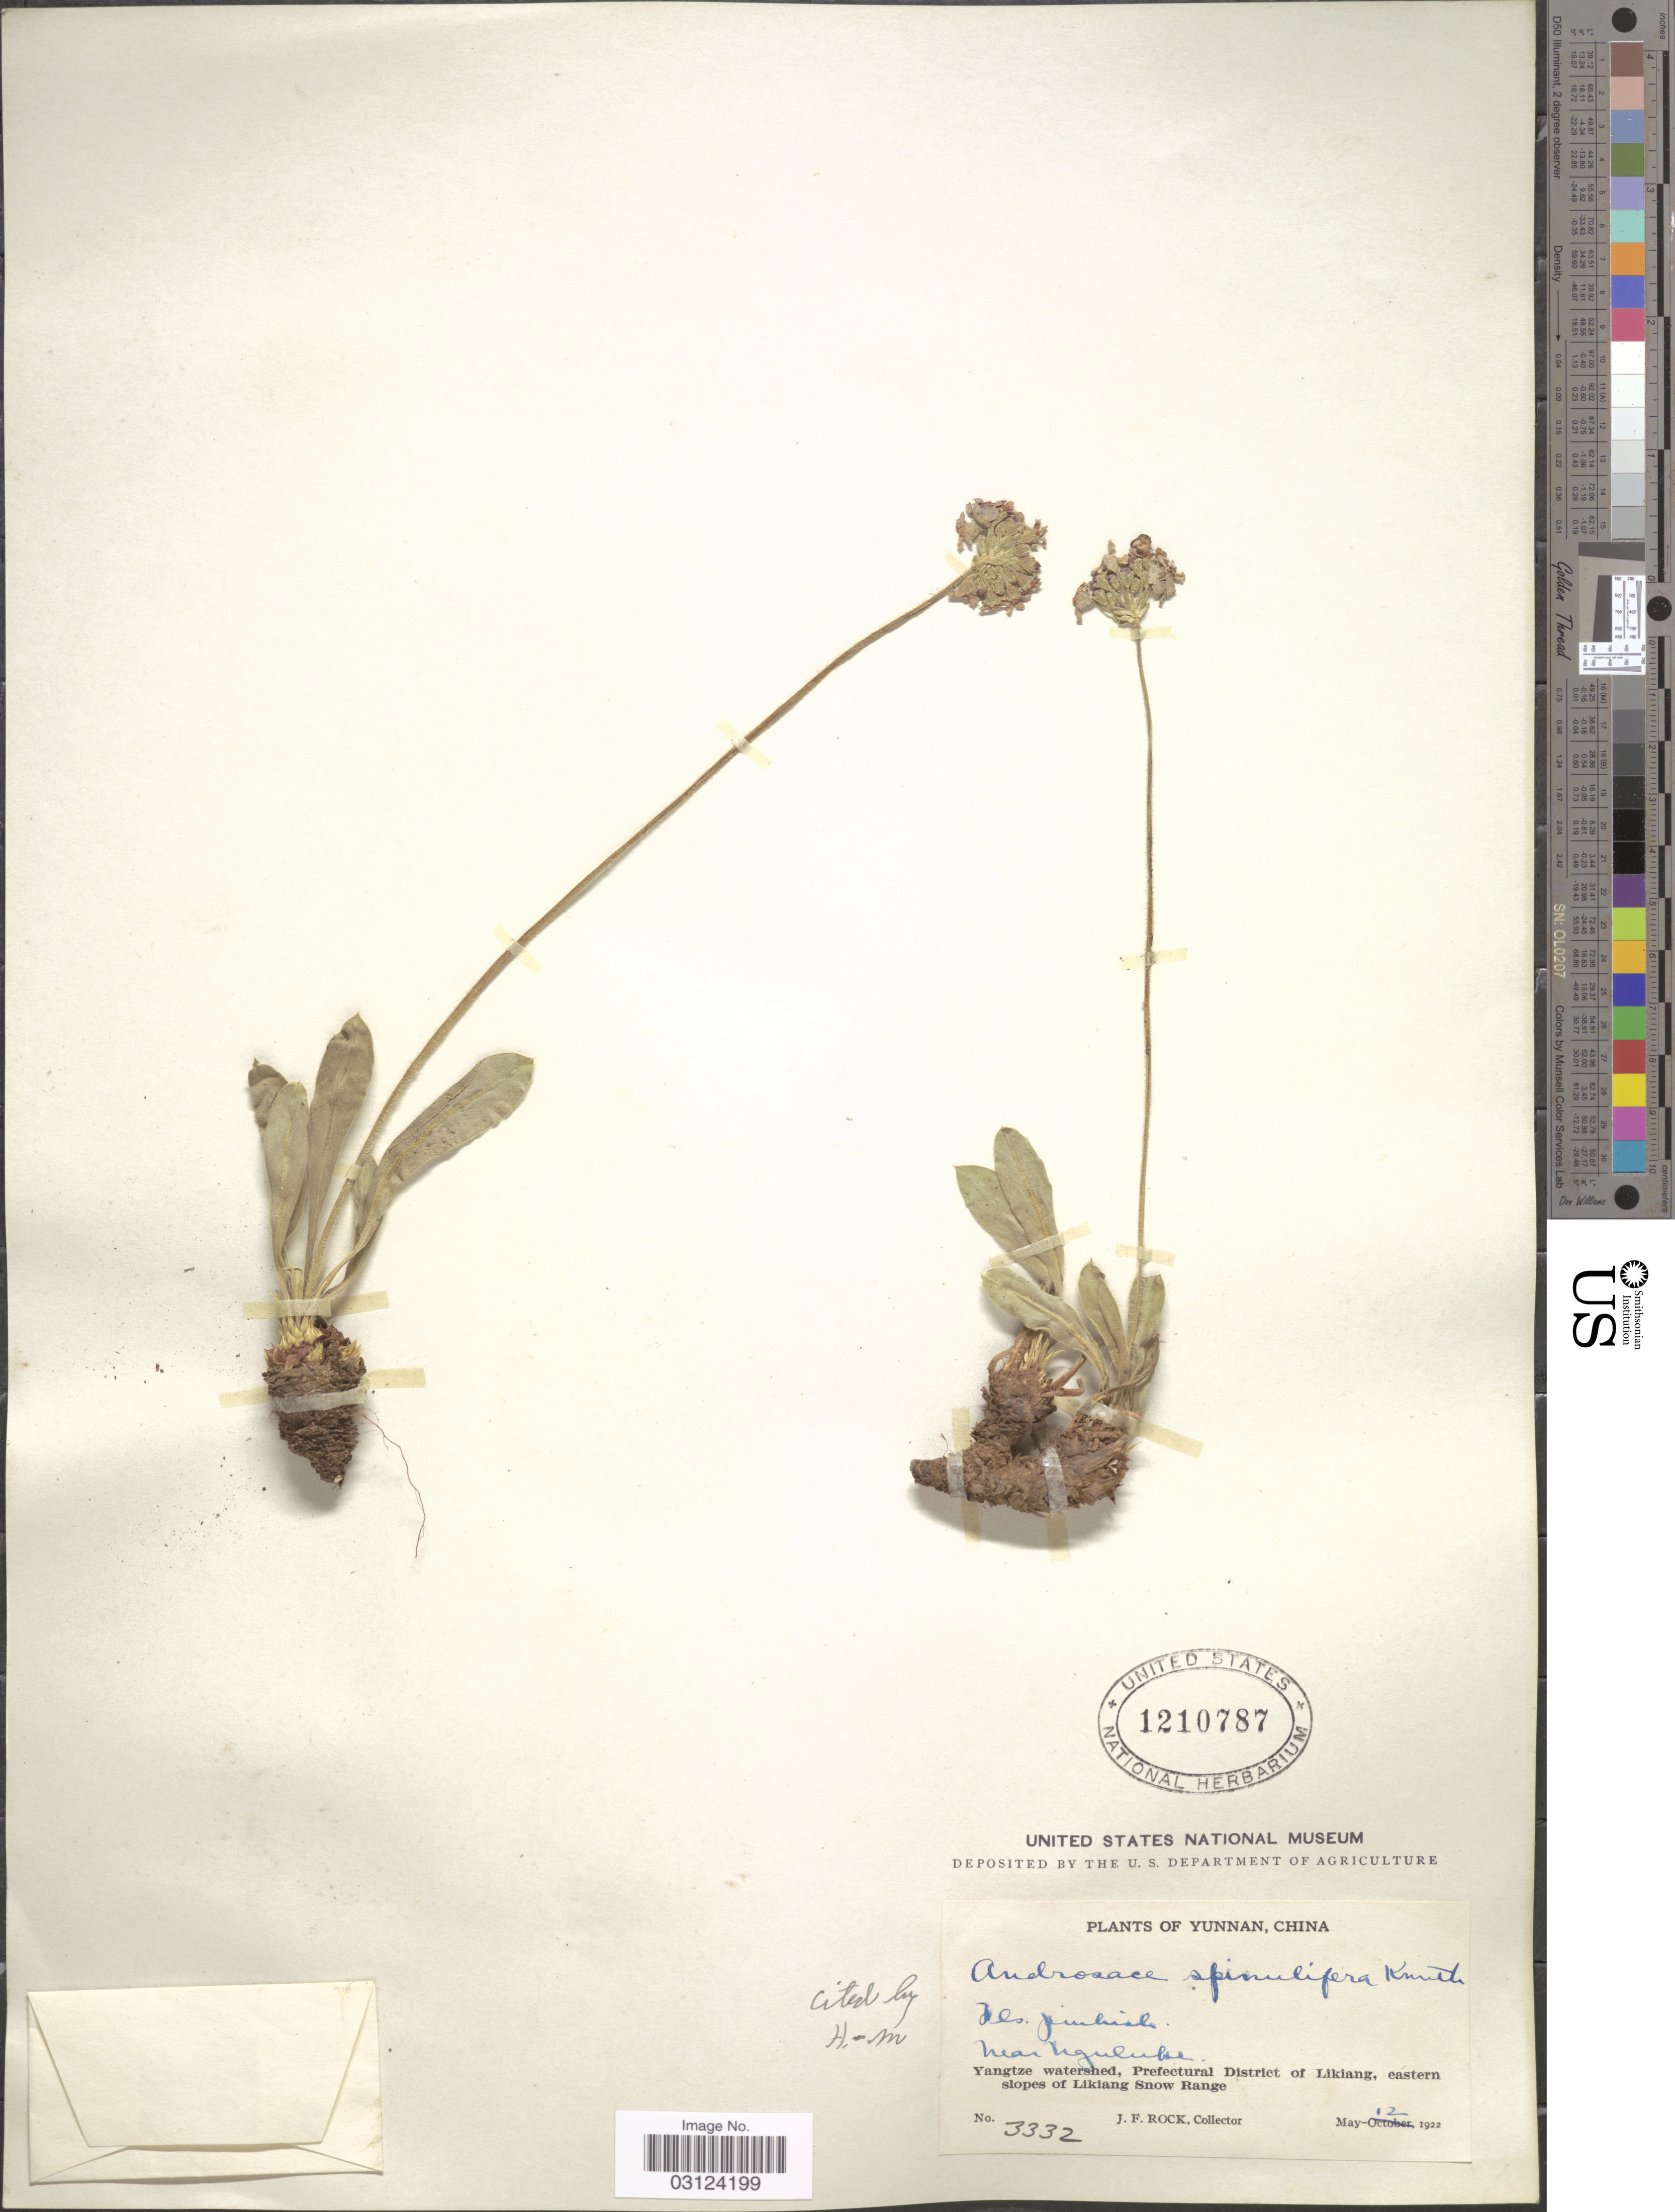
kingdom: Plantae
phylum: Tracheophyta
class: Magnoliopsida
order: Ericales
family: Primulaceae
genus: Androsace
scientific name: Androsace spinulifera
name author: (Franch.) R. Knuth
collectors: J. Rock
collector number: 3332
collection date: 1922-05-12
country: China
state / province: Yunnan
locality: Near Nguluke. Yangtze watershed, Prefectural District of Likiang, eastern slopes of Likiang Snow Range.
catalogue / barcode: US 1210787